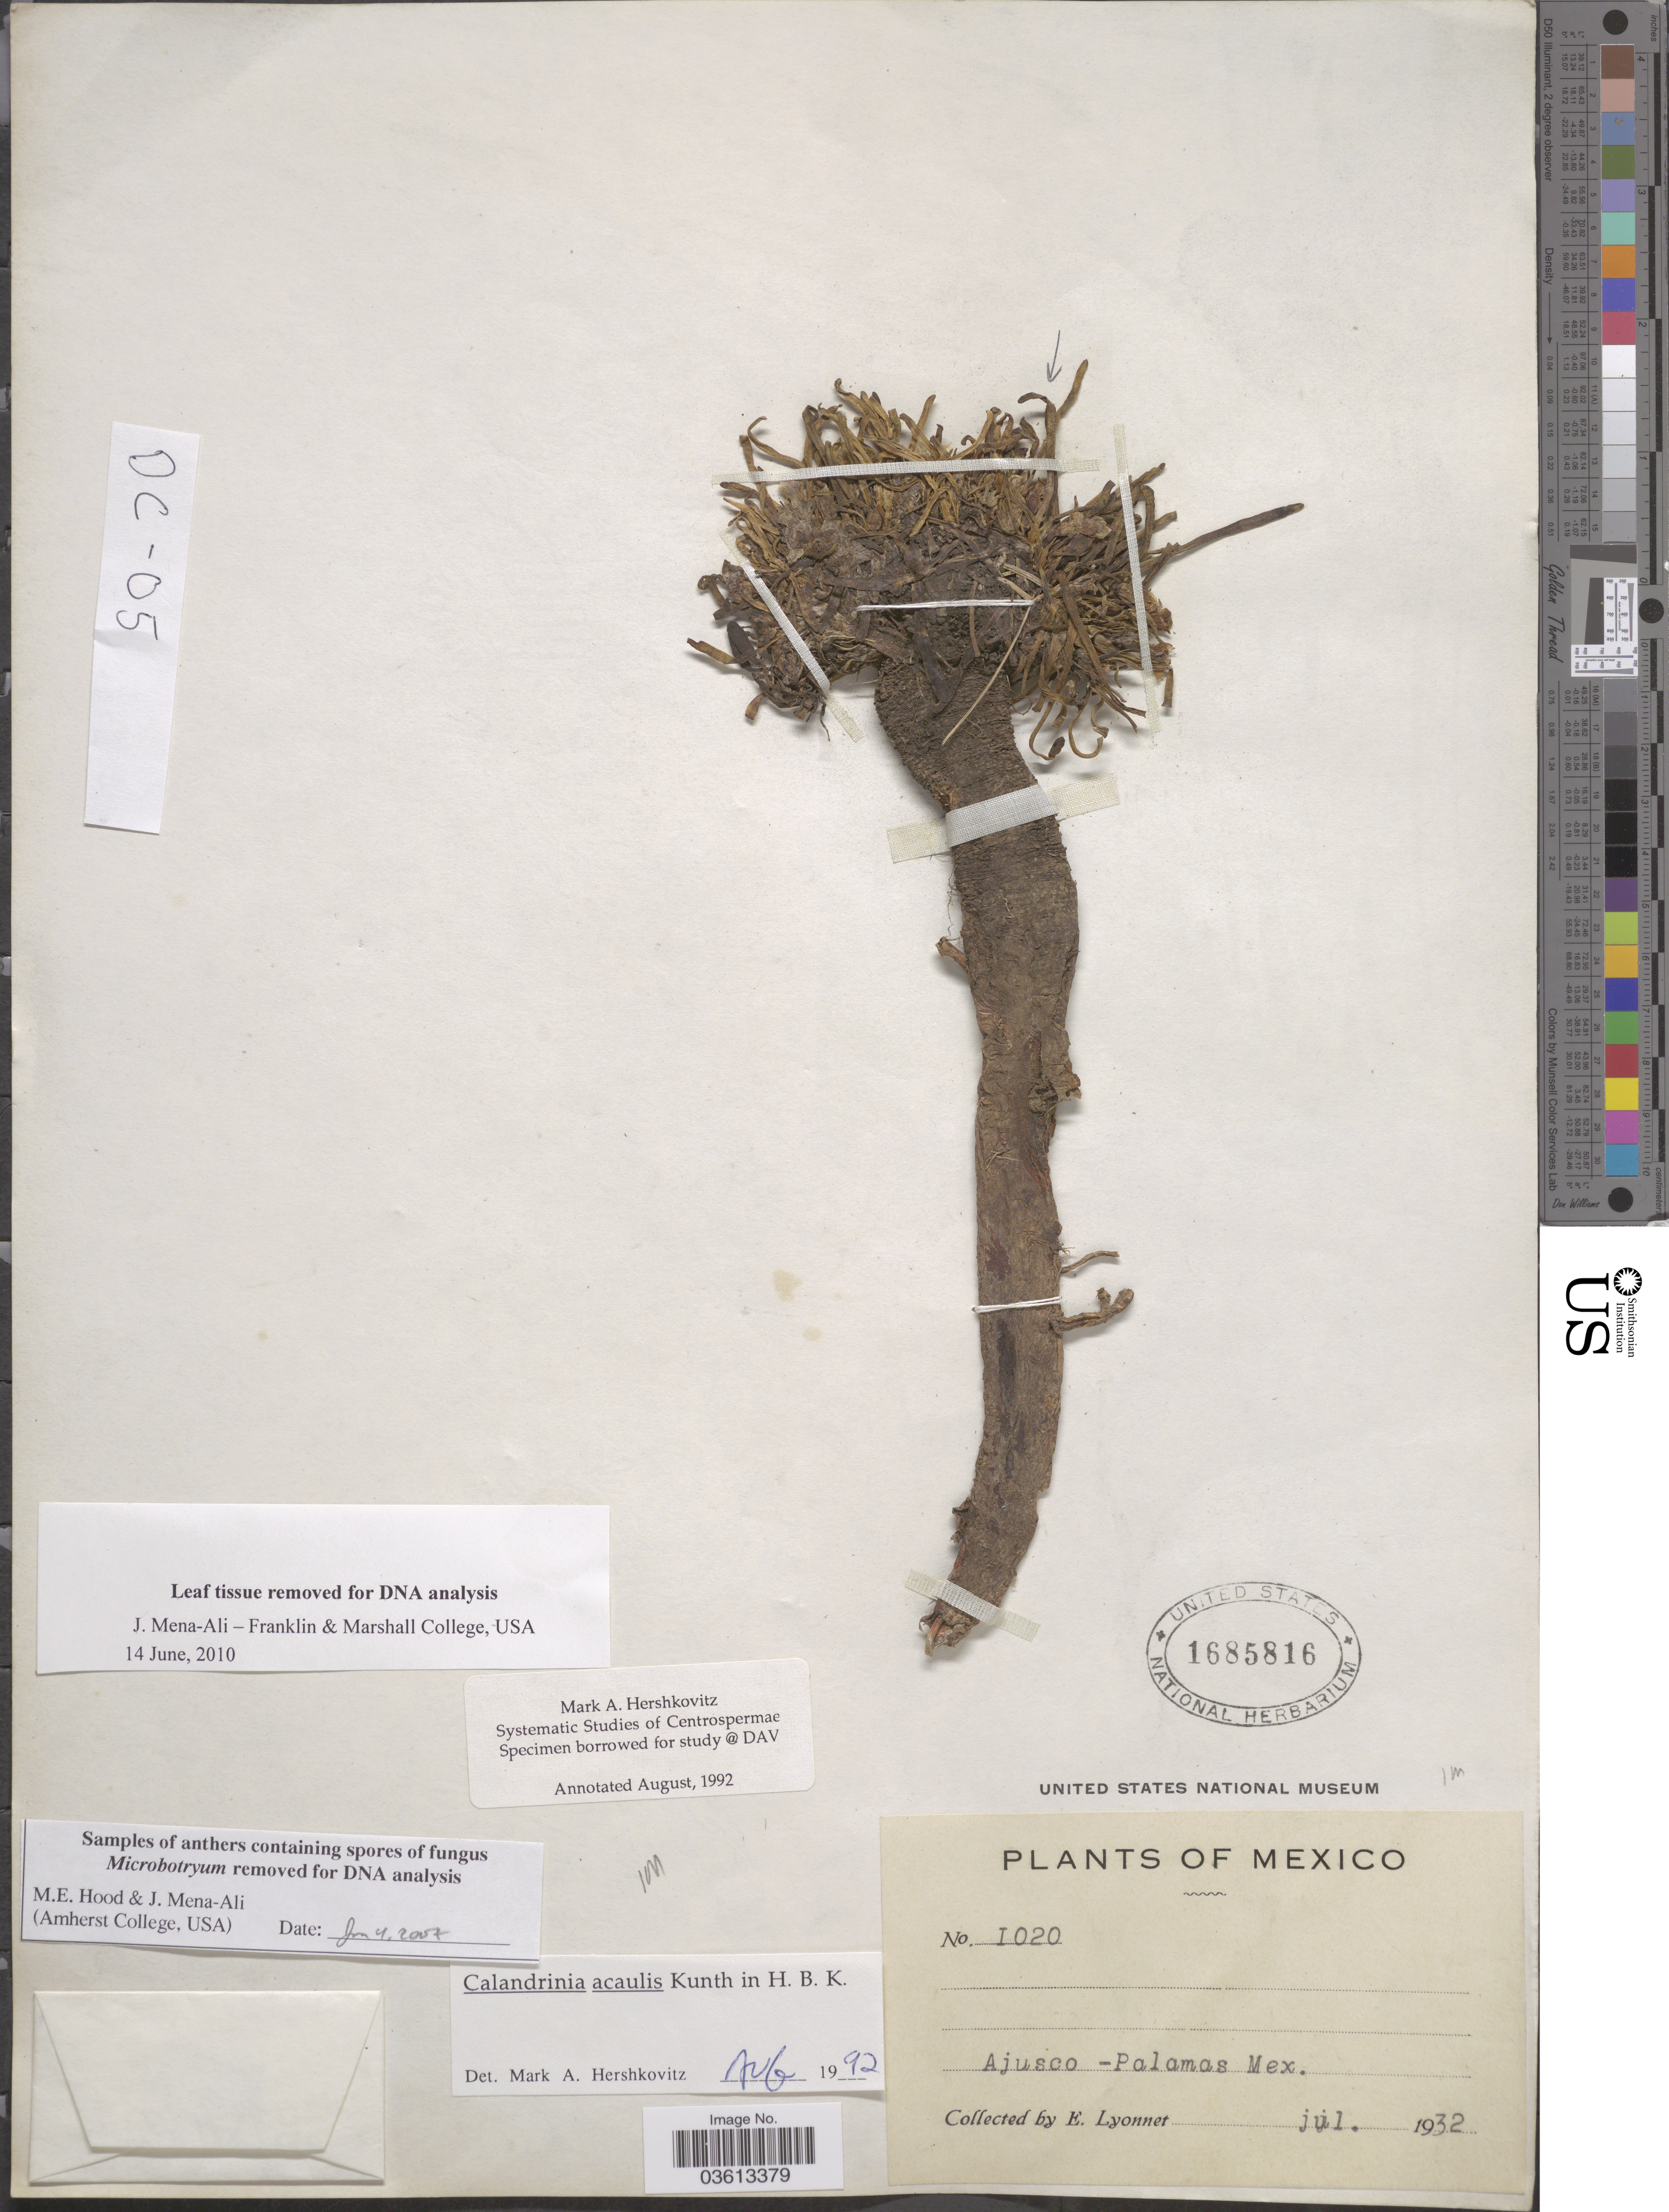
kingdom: Plantae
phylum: Tracheophyta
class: Magnoliopsida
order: Caryophyllales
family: Montiaceae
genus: Calandrinia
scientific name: Calandrinia acaulis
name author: Kunth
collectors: E. Lyonnet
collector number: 1020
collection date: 1932-07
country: Mexico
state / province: México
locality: Ajusco - Palamas.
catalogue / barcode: US 1685816